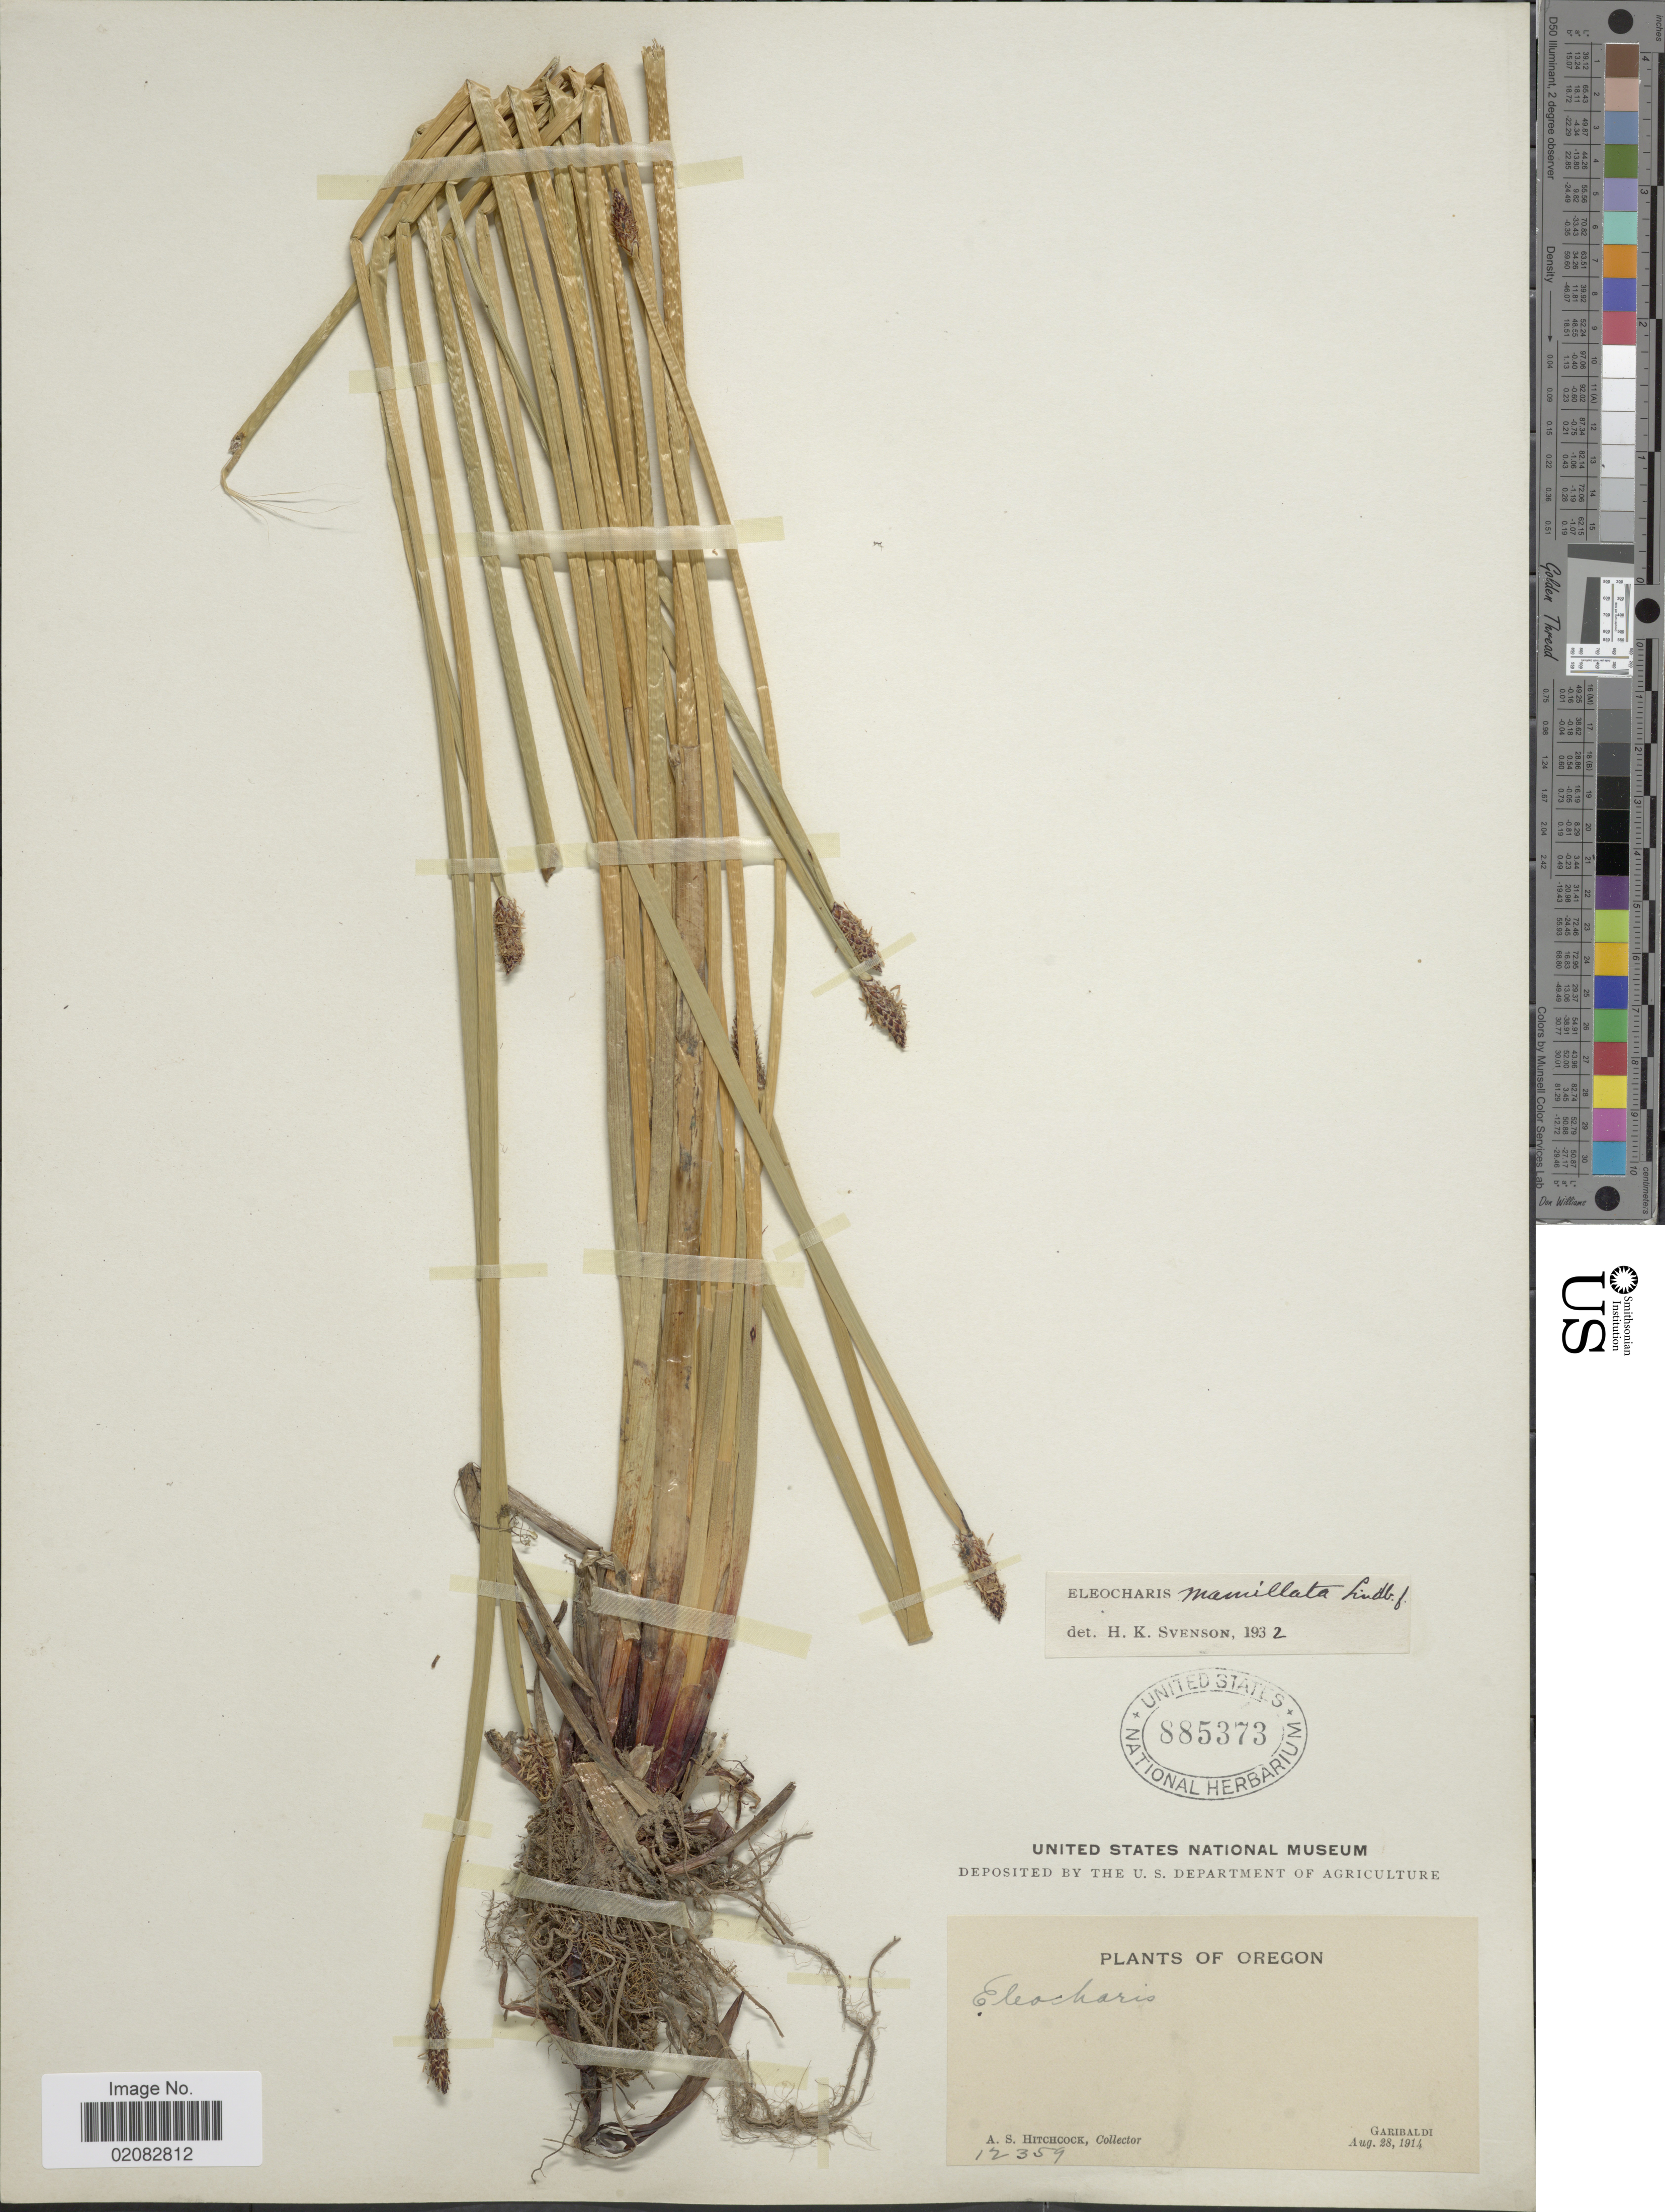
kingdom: Plantae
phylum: Tracheophyta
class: Liliopsida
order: Poales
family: Cyperaceae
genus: Eleocharis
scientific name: Eleocharis macrostachya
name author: Britton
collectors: A. S. Hitchcock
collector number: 12359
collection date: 1914-08-28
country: United States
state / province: Oregon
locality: Garibaldi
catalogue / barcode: US 885373